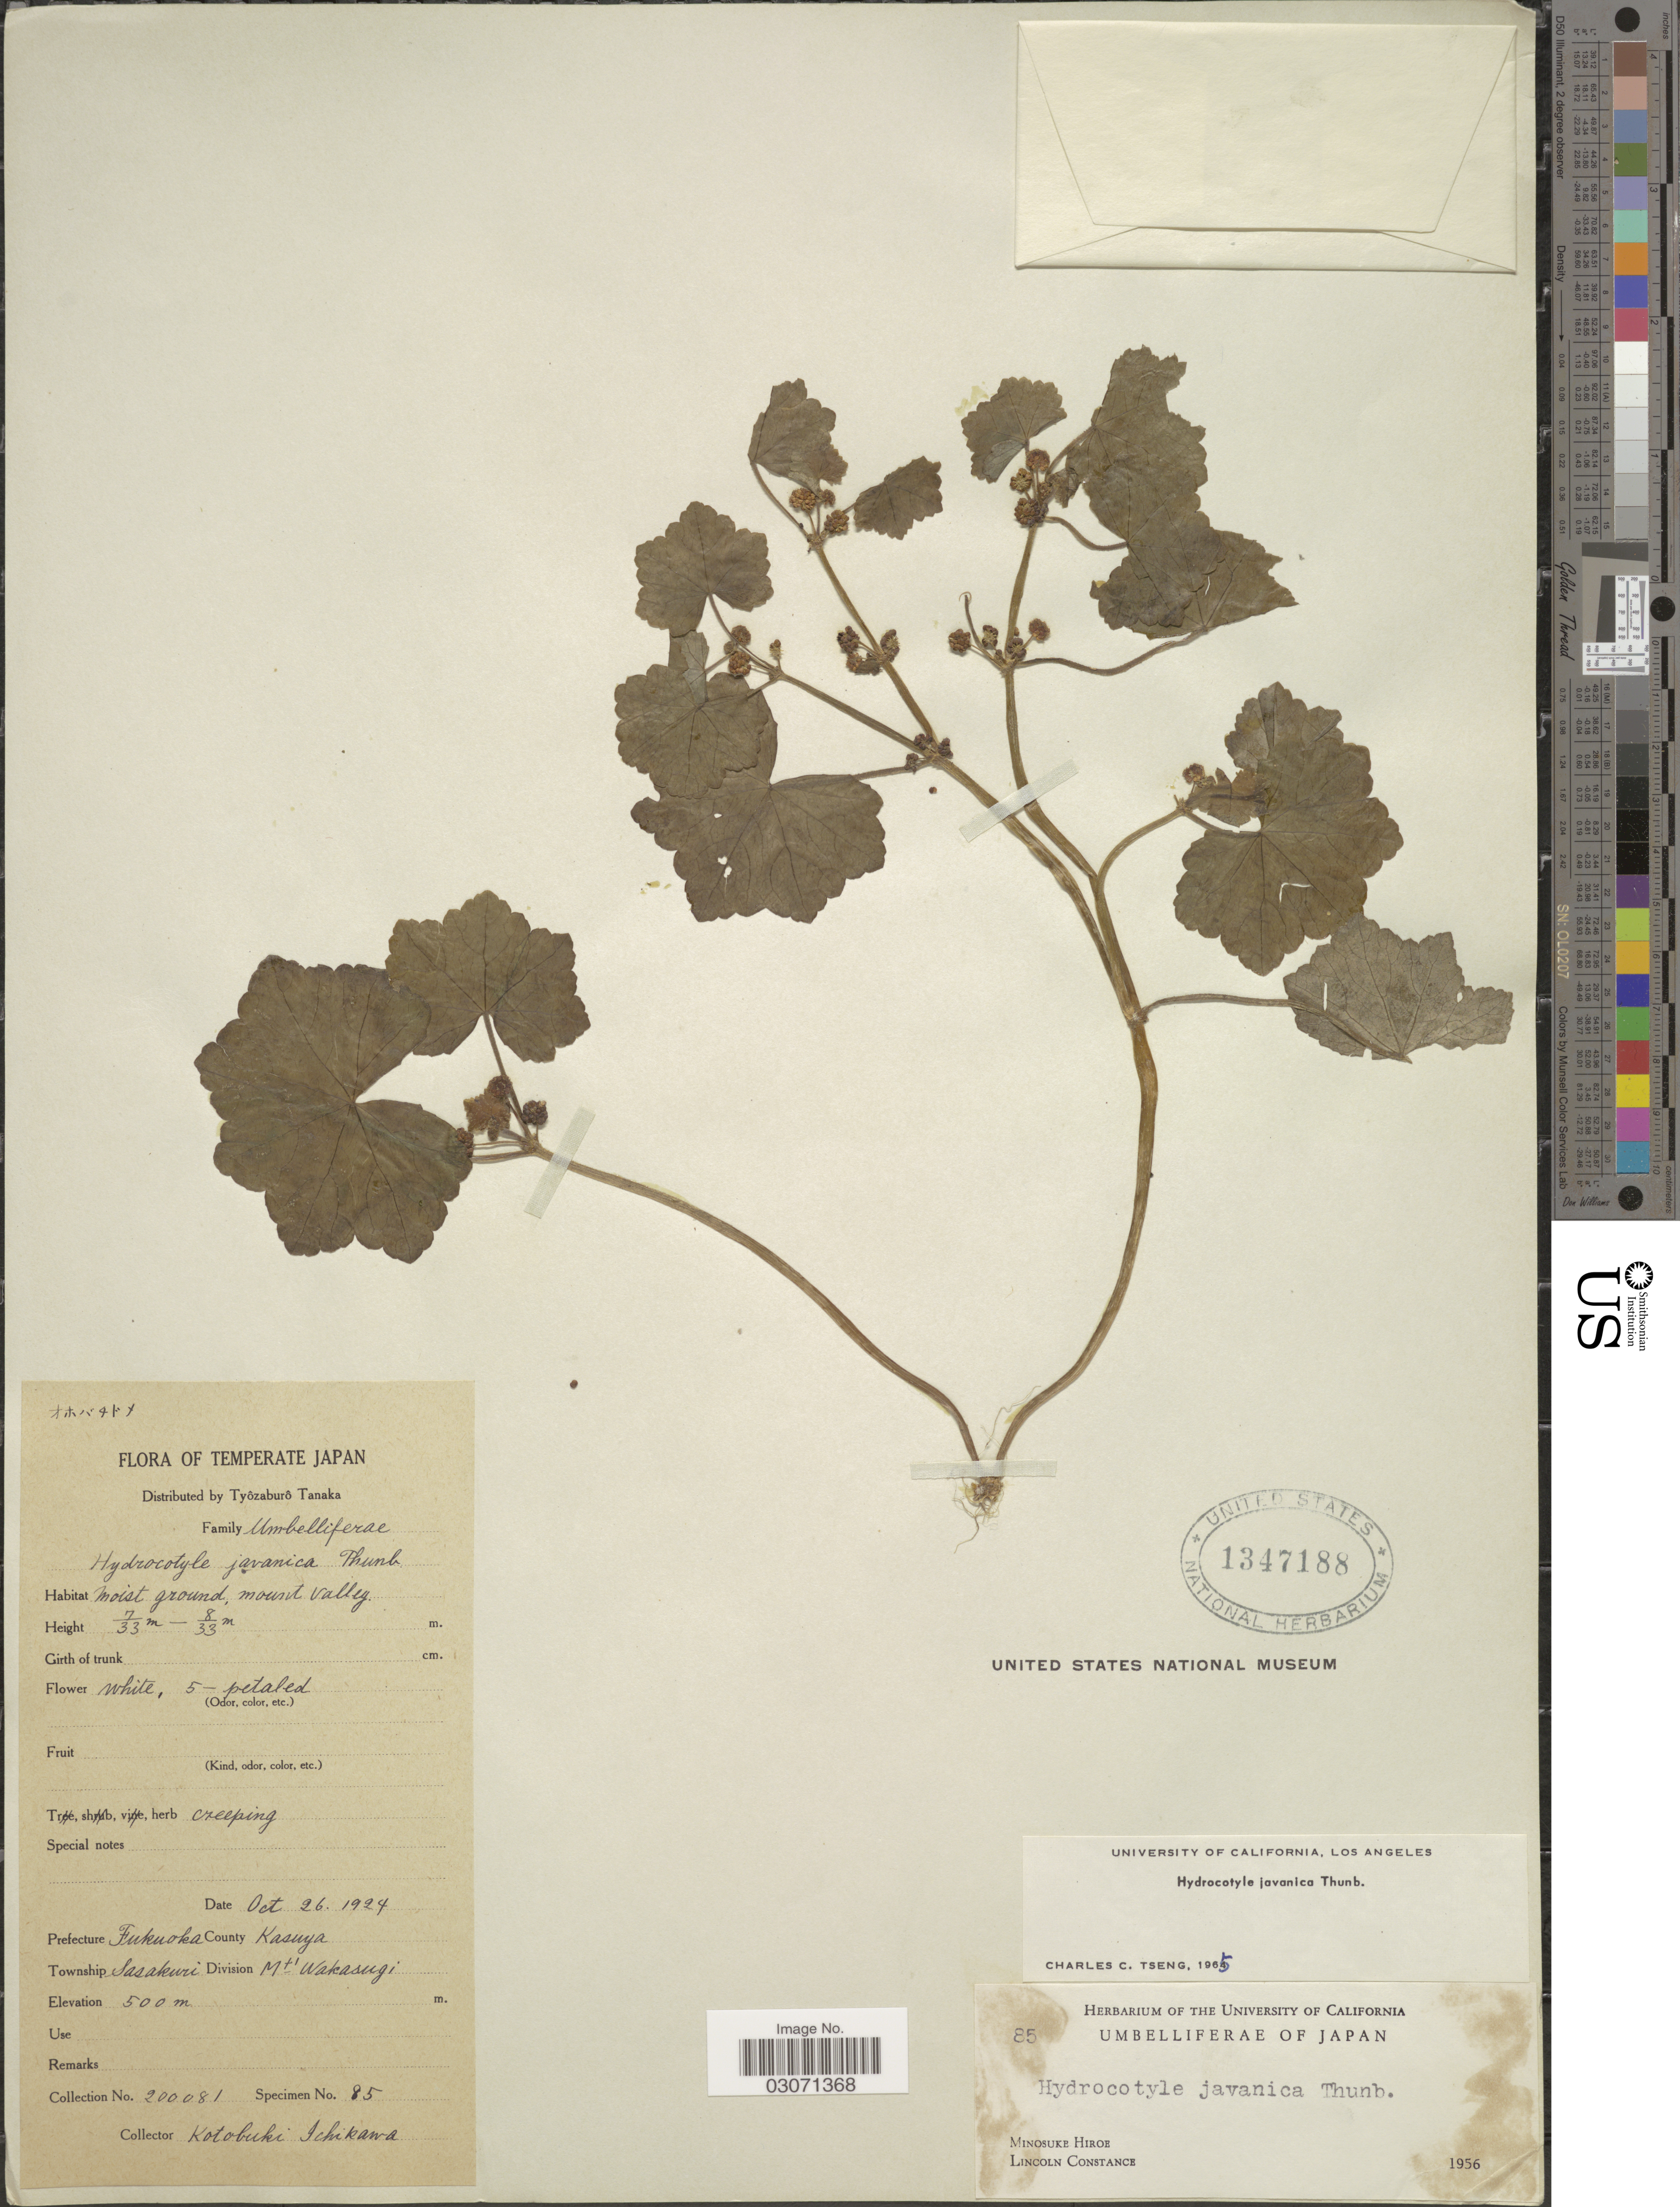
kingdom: Plantae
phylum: Tracheophyta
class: Magnoliopsida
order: Apiales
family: Araliaceae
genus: Hydrocotyle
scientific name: Hydrocotyle javanica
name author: Thunb.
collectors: K. Schikawa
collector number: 200081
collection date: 1924-10-26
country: Japan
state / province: Hukuoka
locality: Temperate Japan. Mount Valley. Prefecture Fukuoka. County Kasuya. Township Sasakuri. Disvision Mt. Wakasugi.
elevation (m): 500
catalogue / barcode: US 1347188